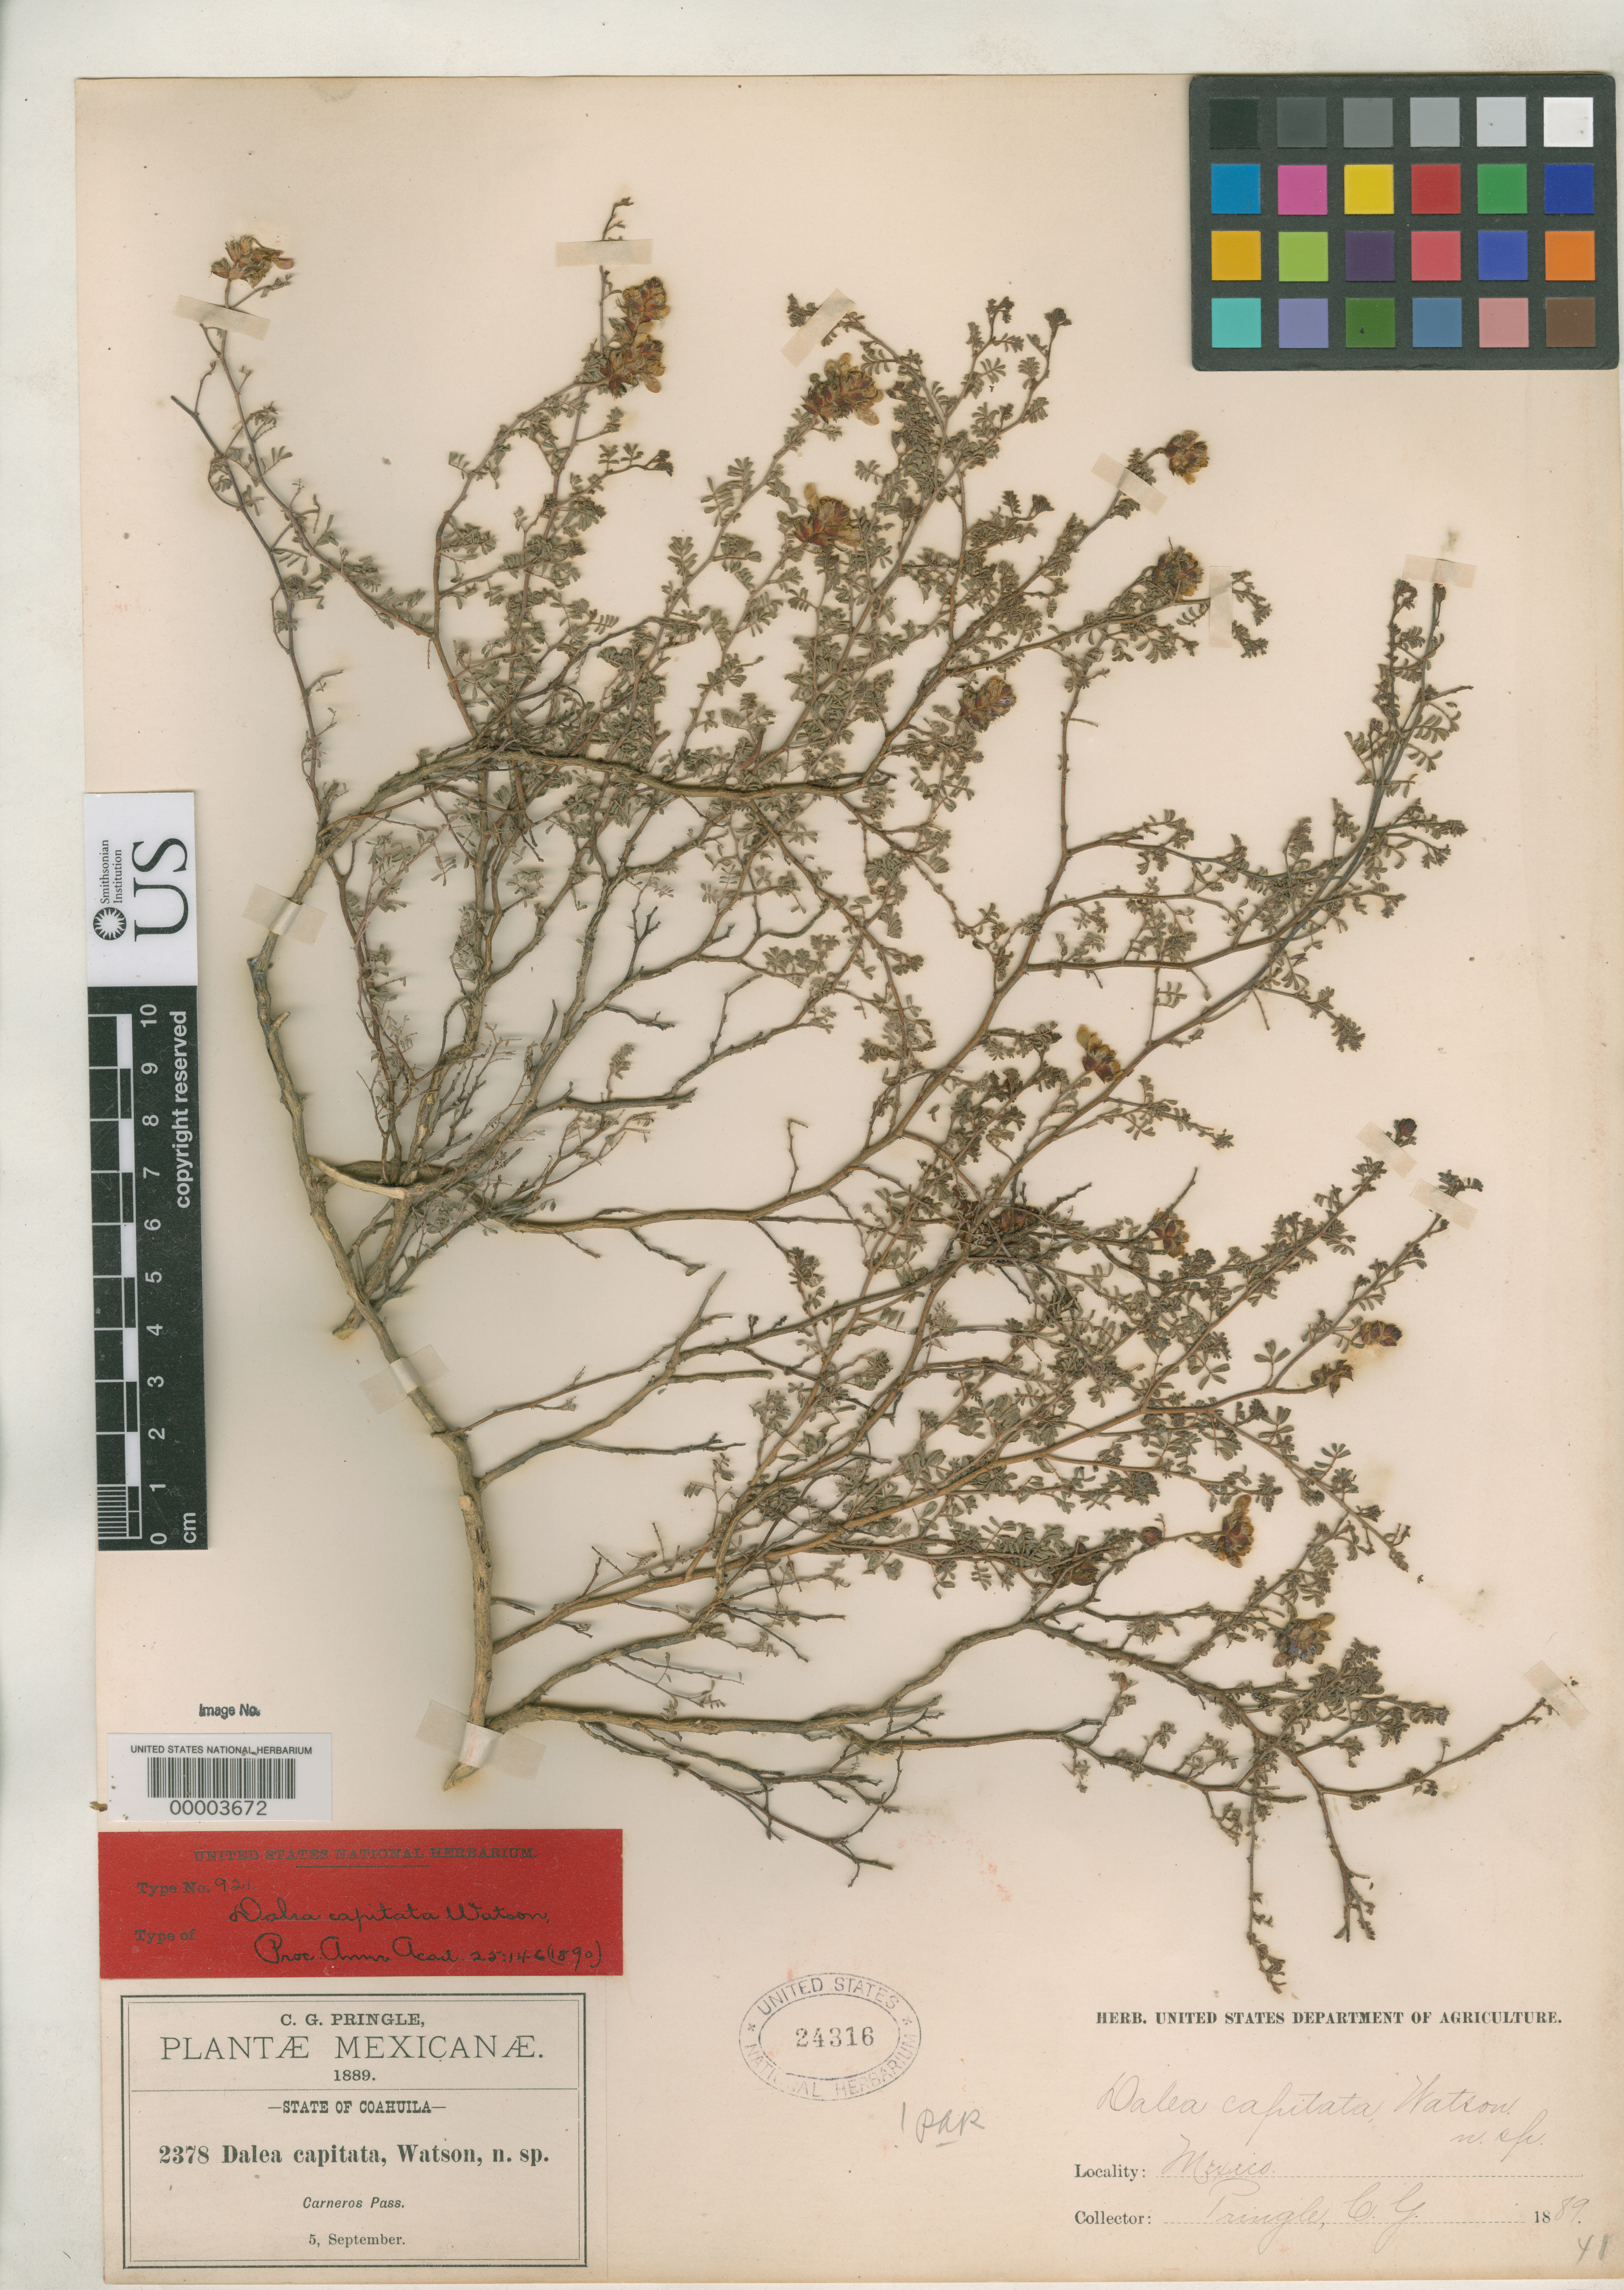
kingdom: Plantae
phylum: Tracheophyta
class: Magnoliopsida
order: Fabales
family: Fabaceae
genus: Dalea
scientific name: Dalea capitata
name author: S. Watson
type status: Type Collection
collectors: C. G. Pringle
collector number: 2378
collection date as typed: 05 Sep 1889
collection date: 1889-09-05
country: Mexico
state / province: Coahuila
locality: Carneros Pass.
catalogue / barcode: US 24316